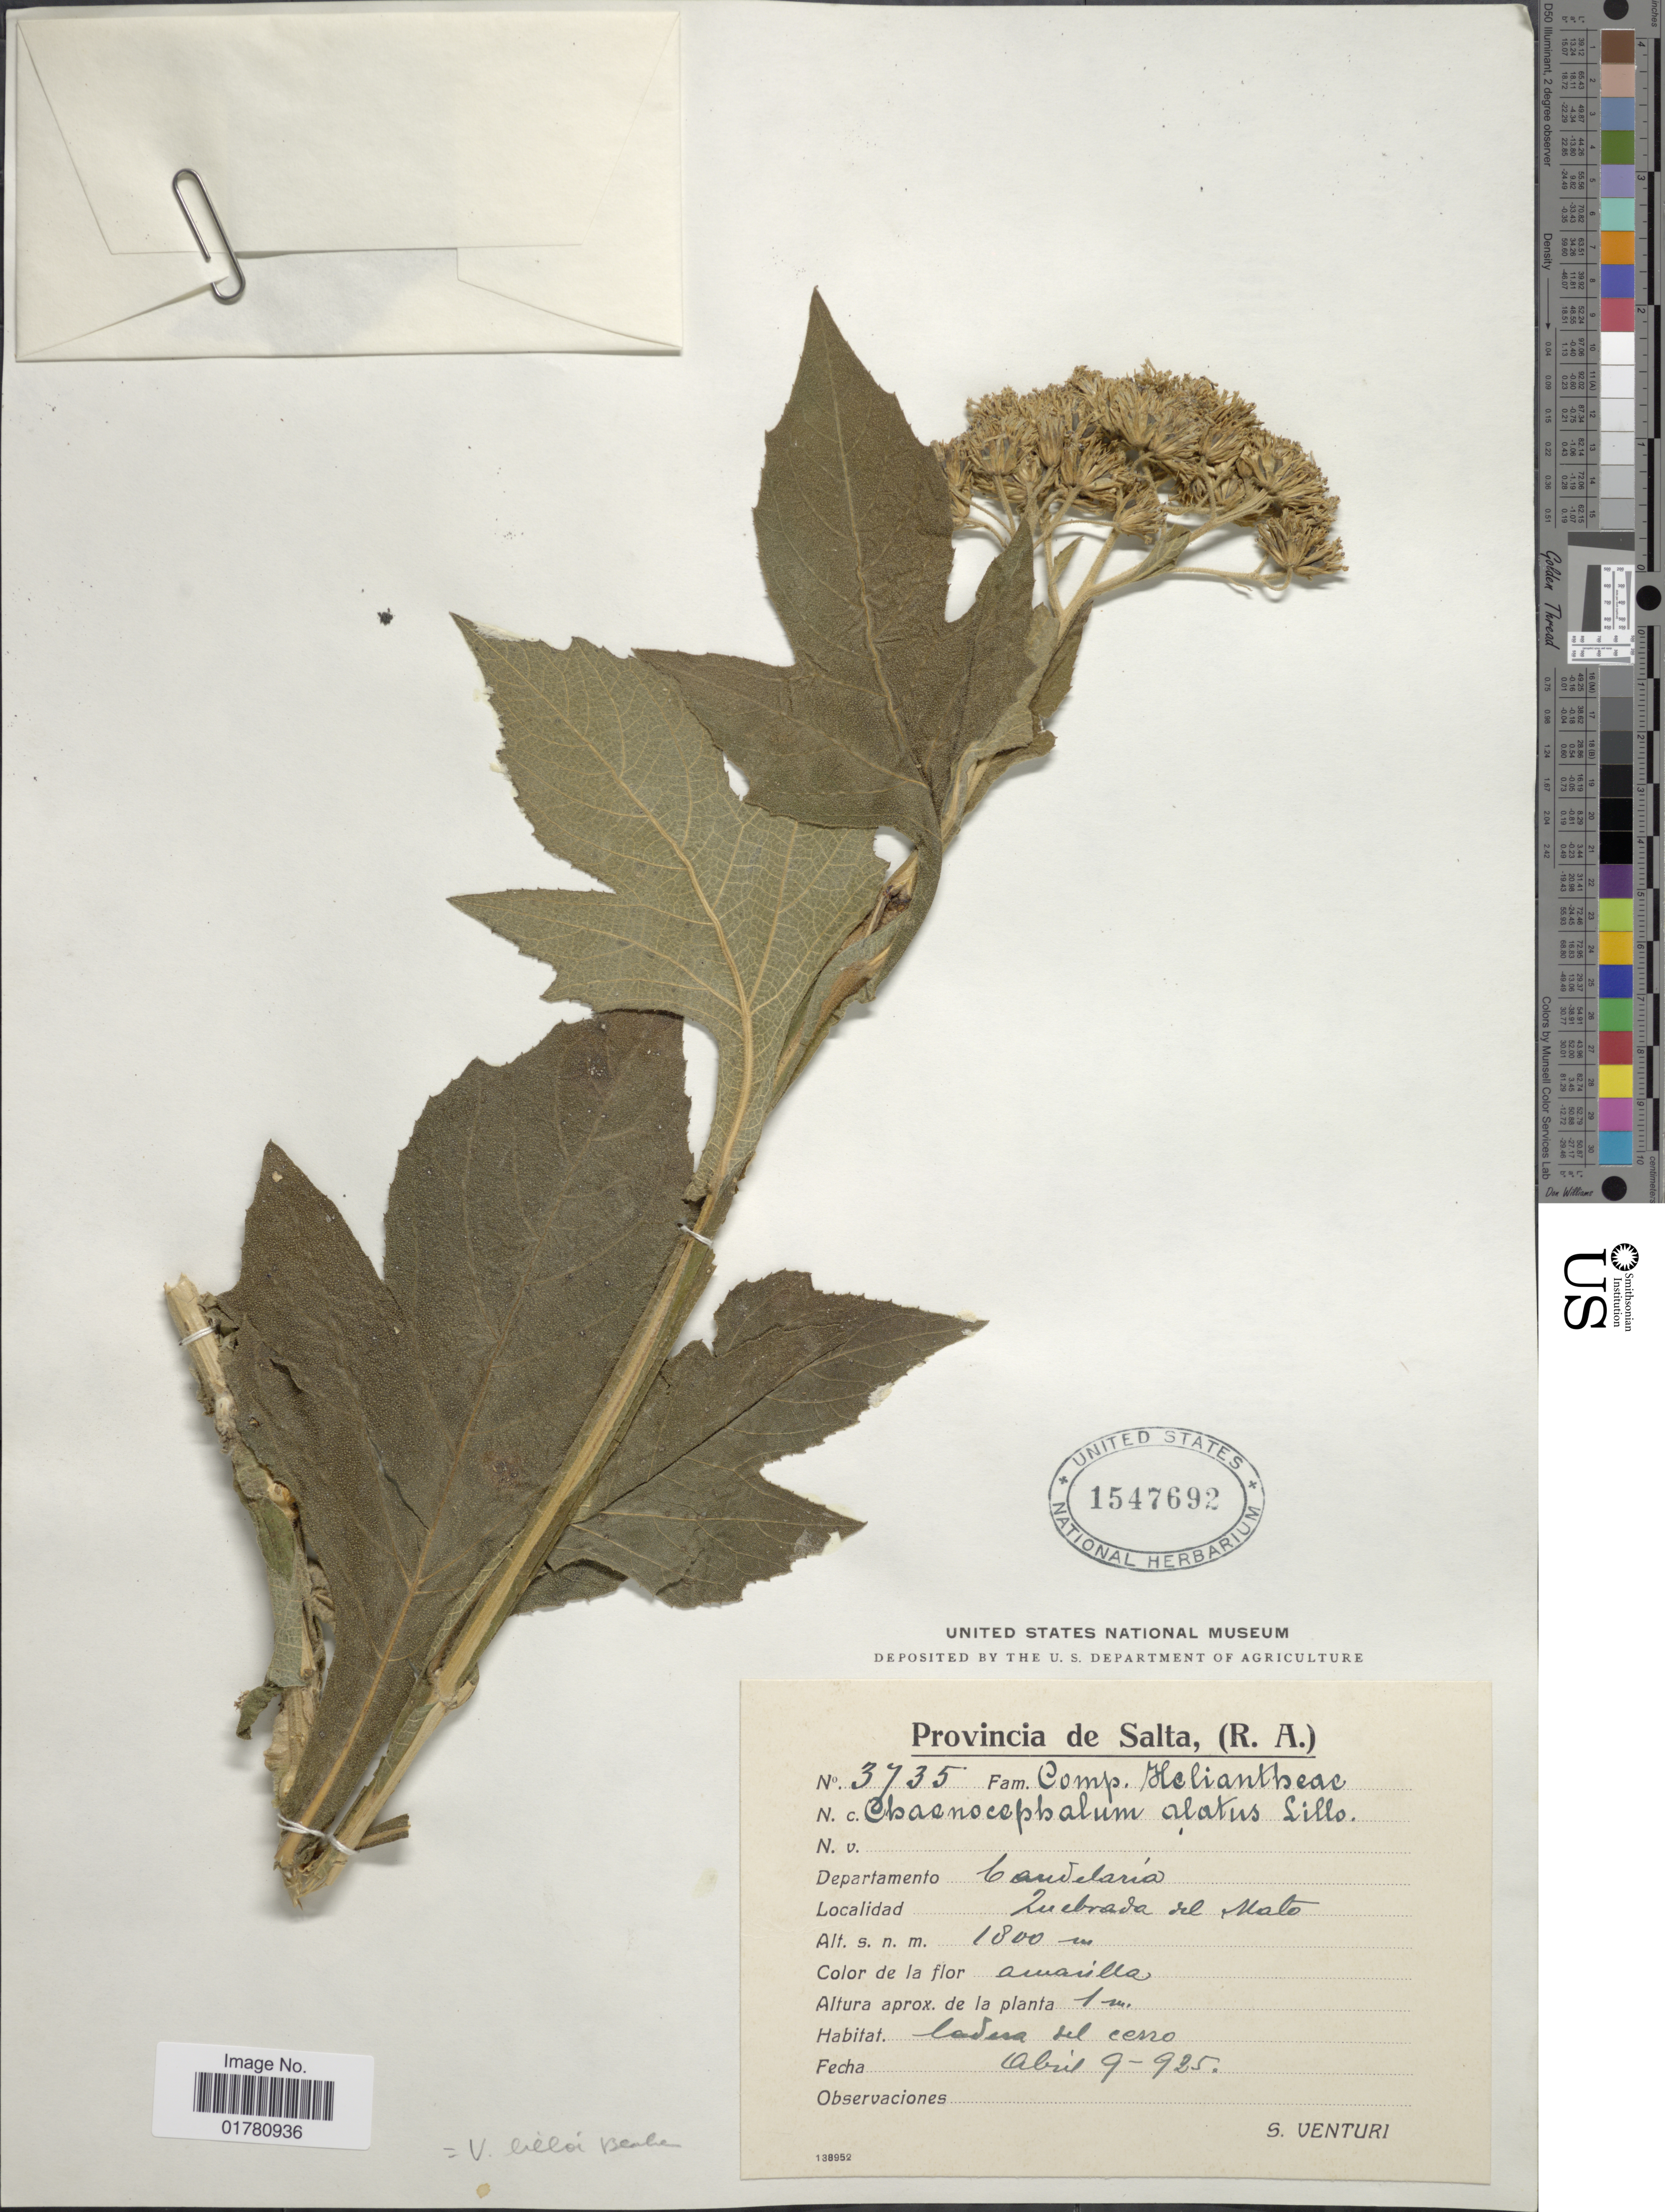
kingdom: Plantae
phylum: Tracheophyta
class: Magnoliopsida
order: Asterales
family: Asteraceae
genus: Verbesina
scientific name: Verbesina lilloi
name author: S.F. Blake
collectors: S. Venturi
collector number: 3735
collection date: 1925-04-09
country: Argentina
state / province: Salta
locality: Departamento Candelaria, Quebrada del Nato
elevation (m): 1800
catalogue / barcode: US 1547692